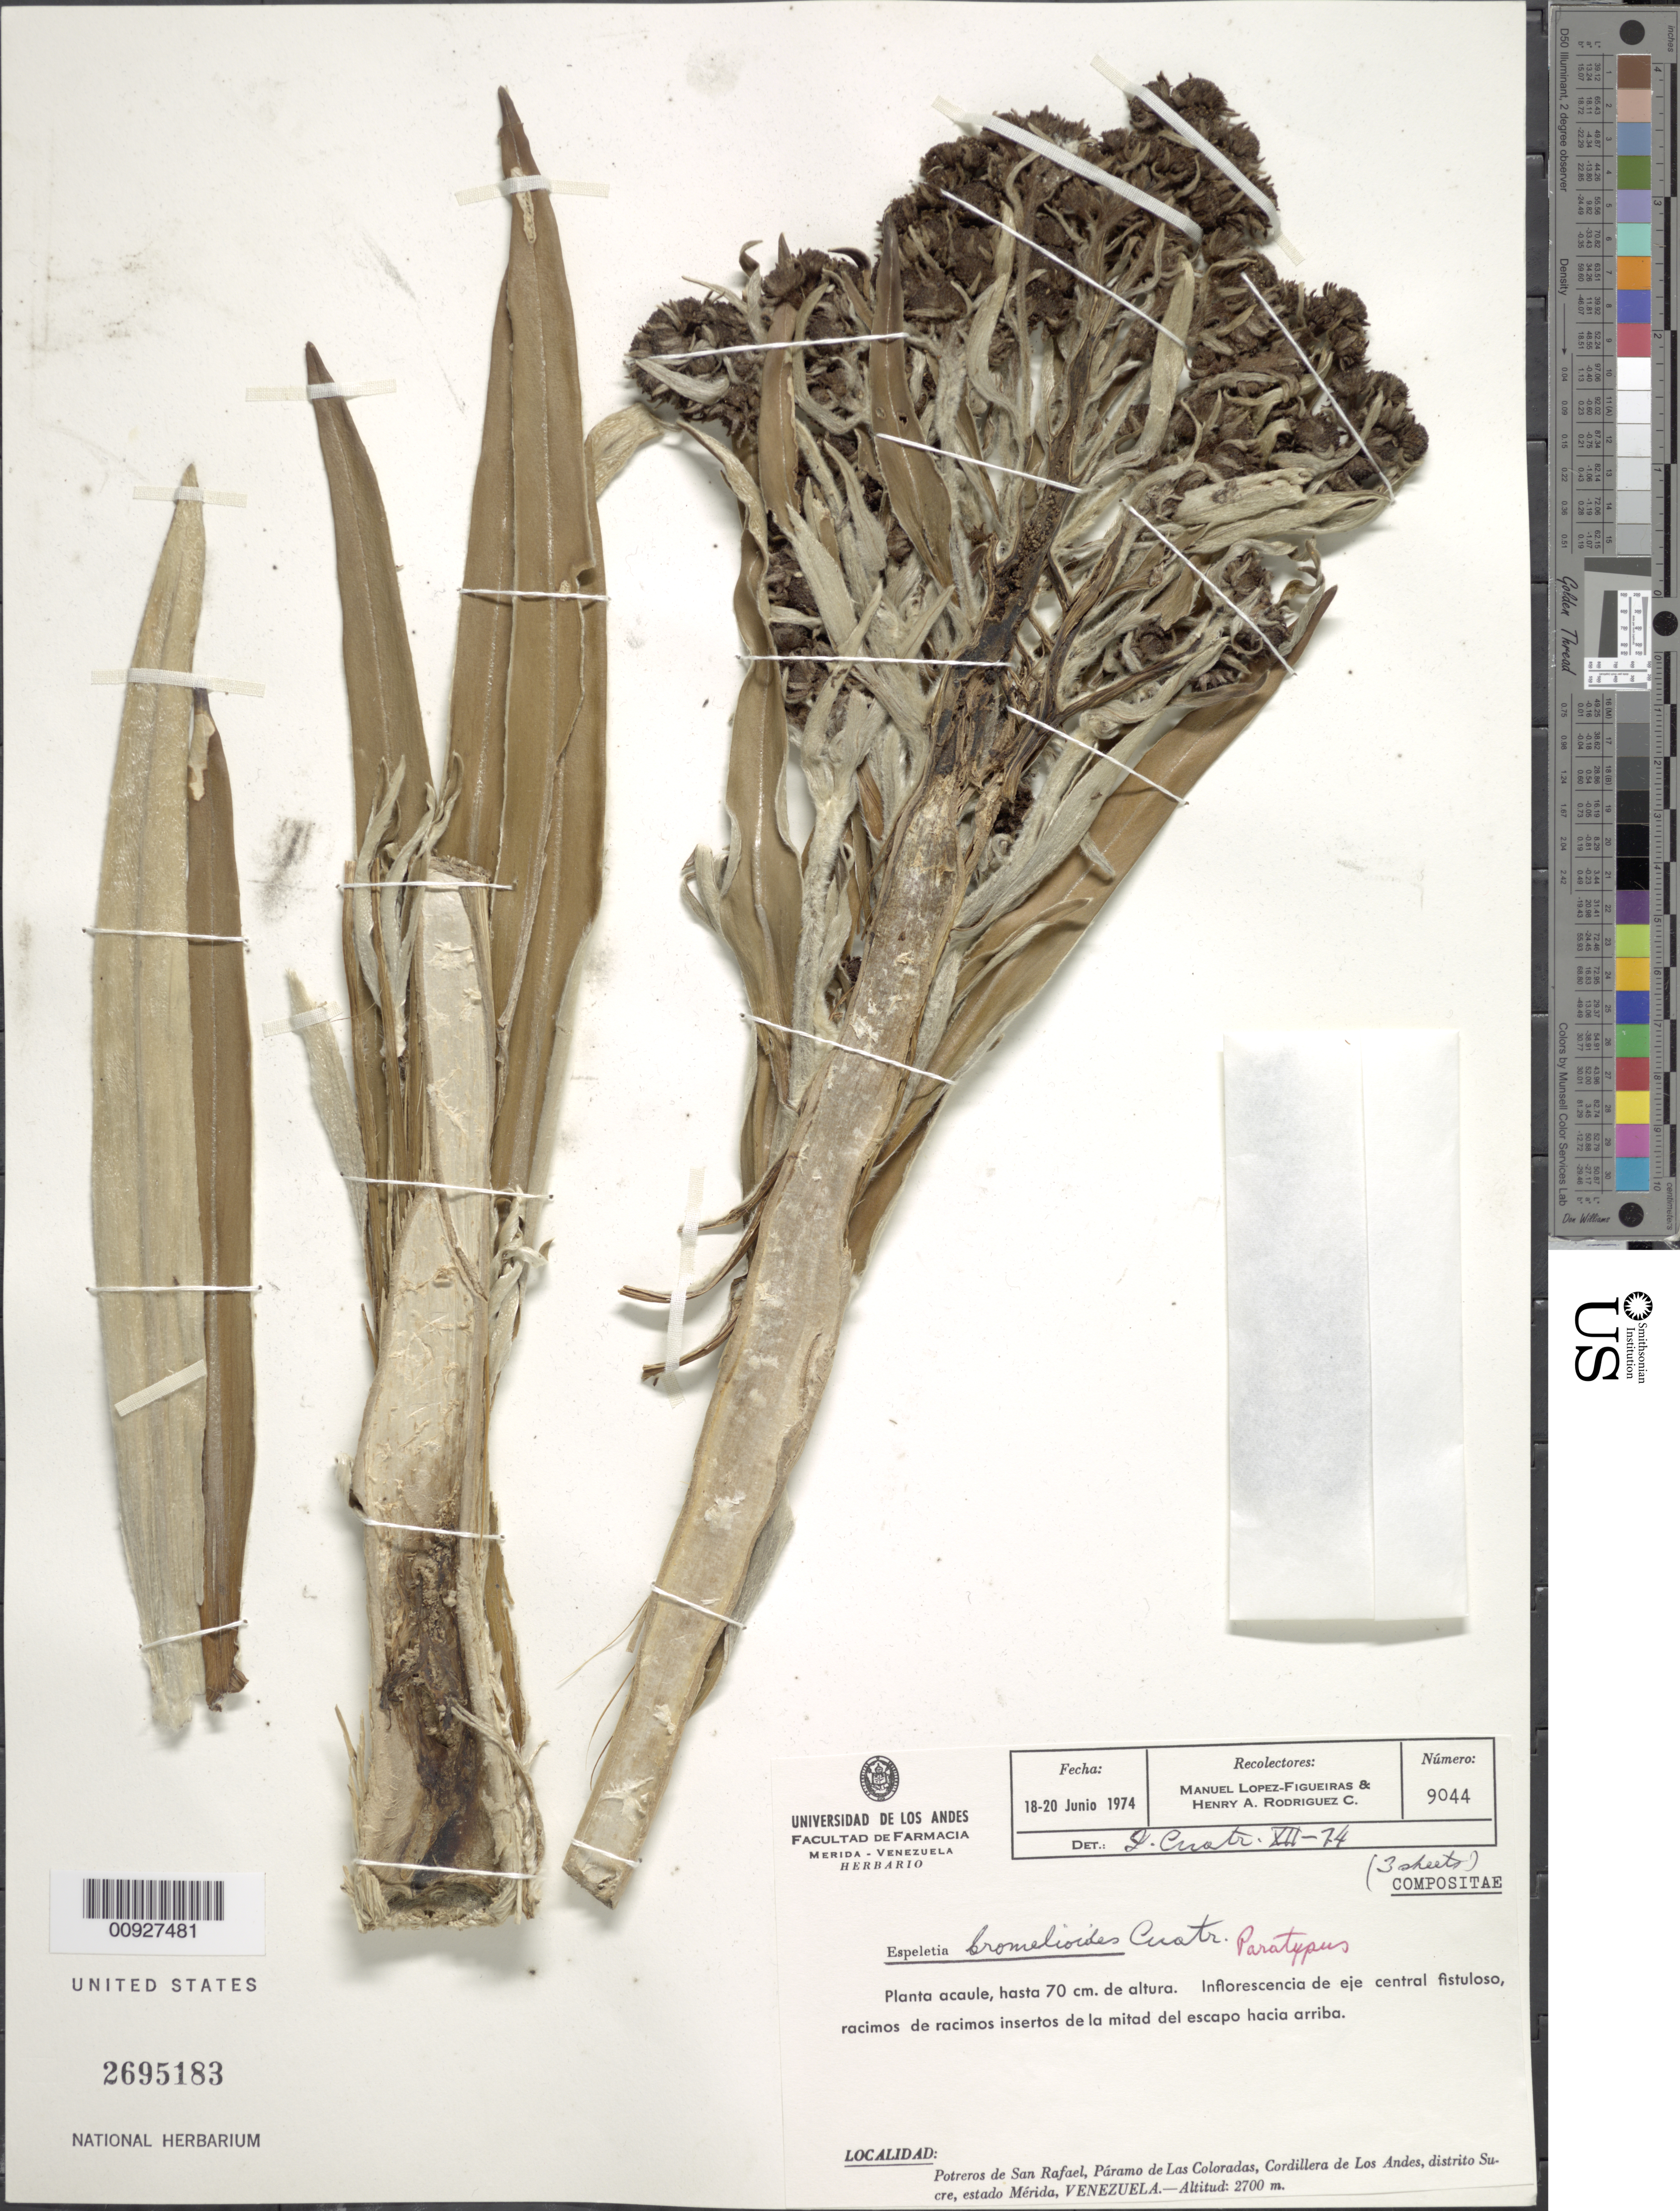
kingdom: Plantae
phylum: Tracheophyta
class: Magnoliopsida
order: Asterales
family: Asteraceae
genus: Ruilopezia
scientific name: Ruilopezia bromelioides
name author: (Cuatrec.) Cuatrec.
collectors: M. López Figueiras & H. Rodriguez-Carrasquero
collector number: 9044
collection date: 1974-06-18/1974-06-20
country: Venezuela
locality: Potreros de San Rafael, Paramo de Las Coloradas, Cordillera de los Andes, Distrito Sucre, Estado Merida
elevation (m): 2700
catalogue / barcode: US 2695183